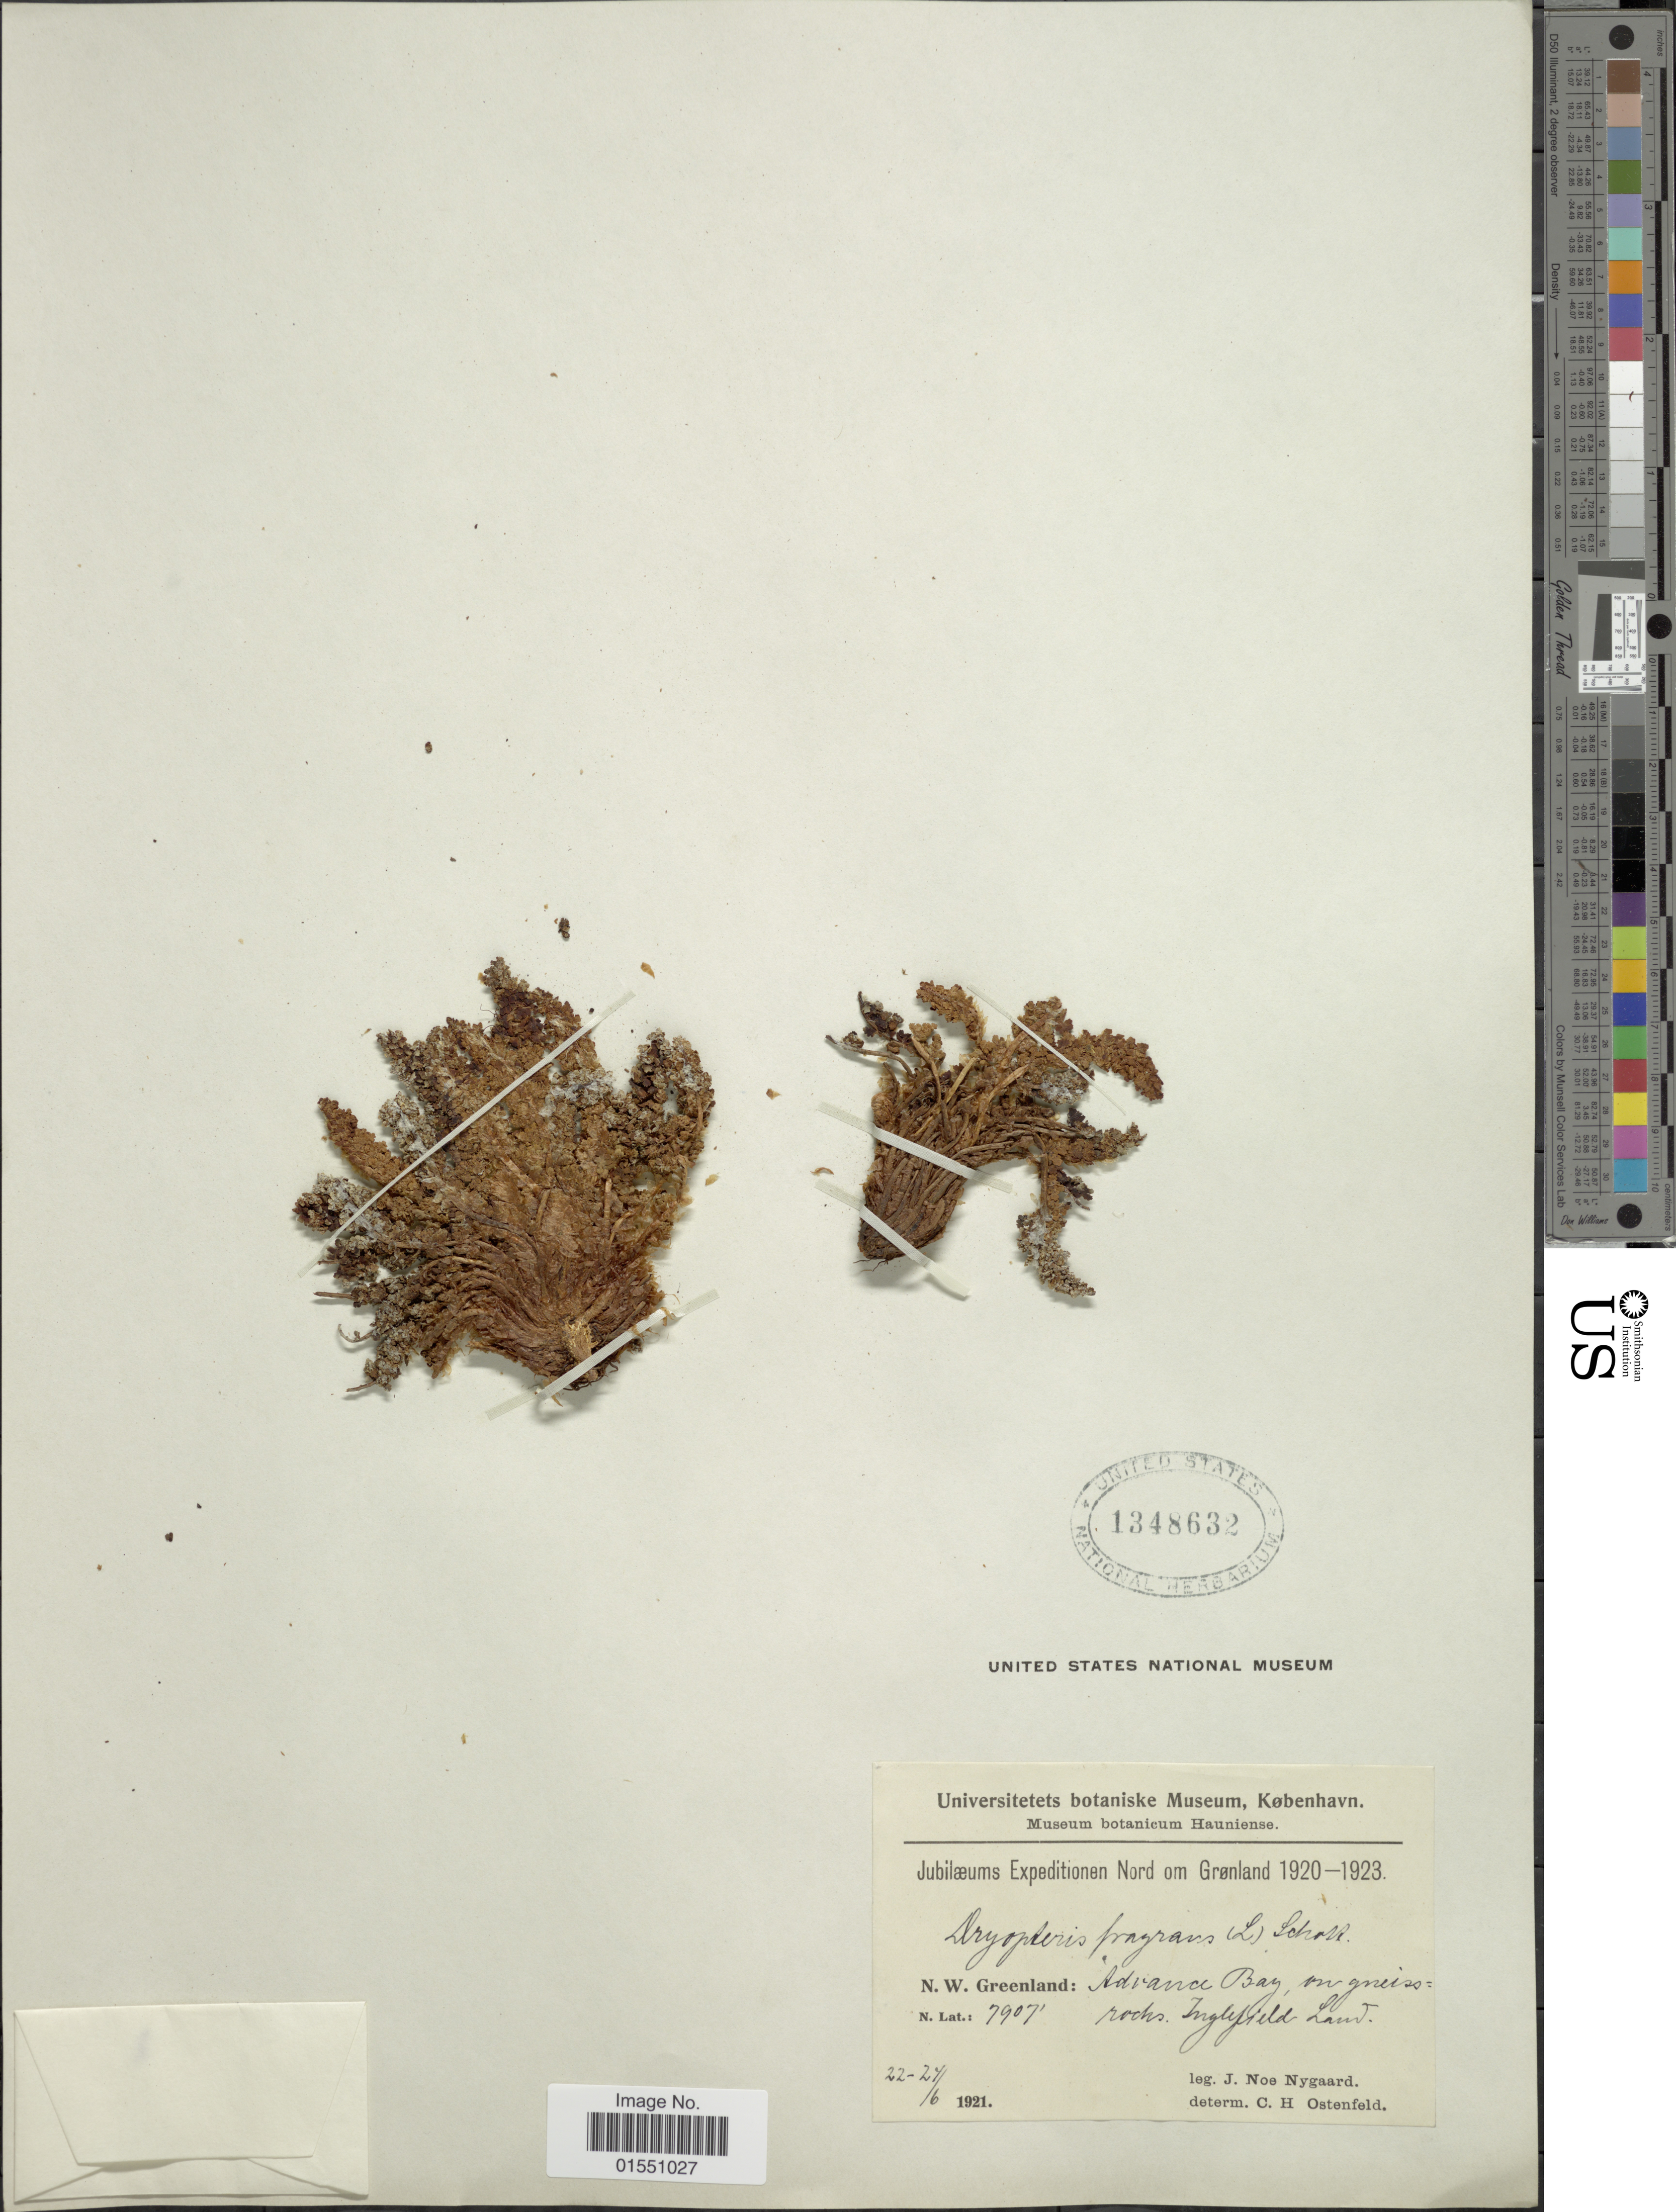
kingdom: Plantae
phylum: Tracheophyta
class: Polypodiopsida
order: Polypodiales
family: Dryopteridaceae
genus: Dryopteris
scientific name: Dryopteris fragrans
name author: (L.) Schott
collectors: J. Nygaard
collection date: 1921-06-22/1921-06-27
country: Greenland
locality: Nord om Grønland. N. W. Greenland: Advance bay, on gneiss rocks. Inglefield Land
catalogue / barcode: US 1348632